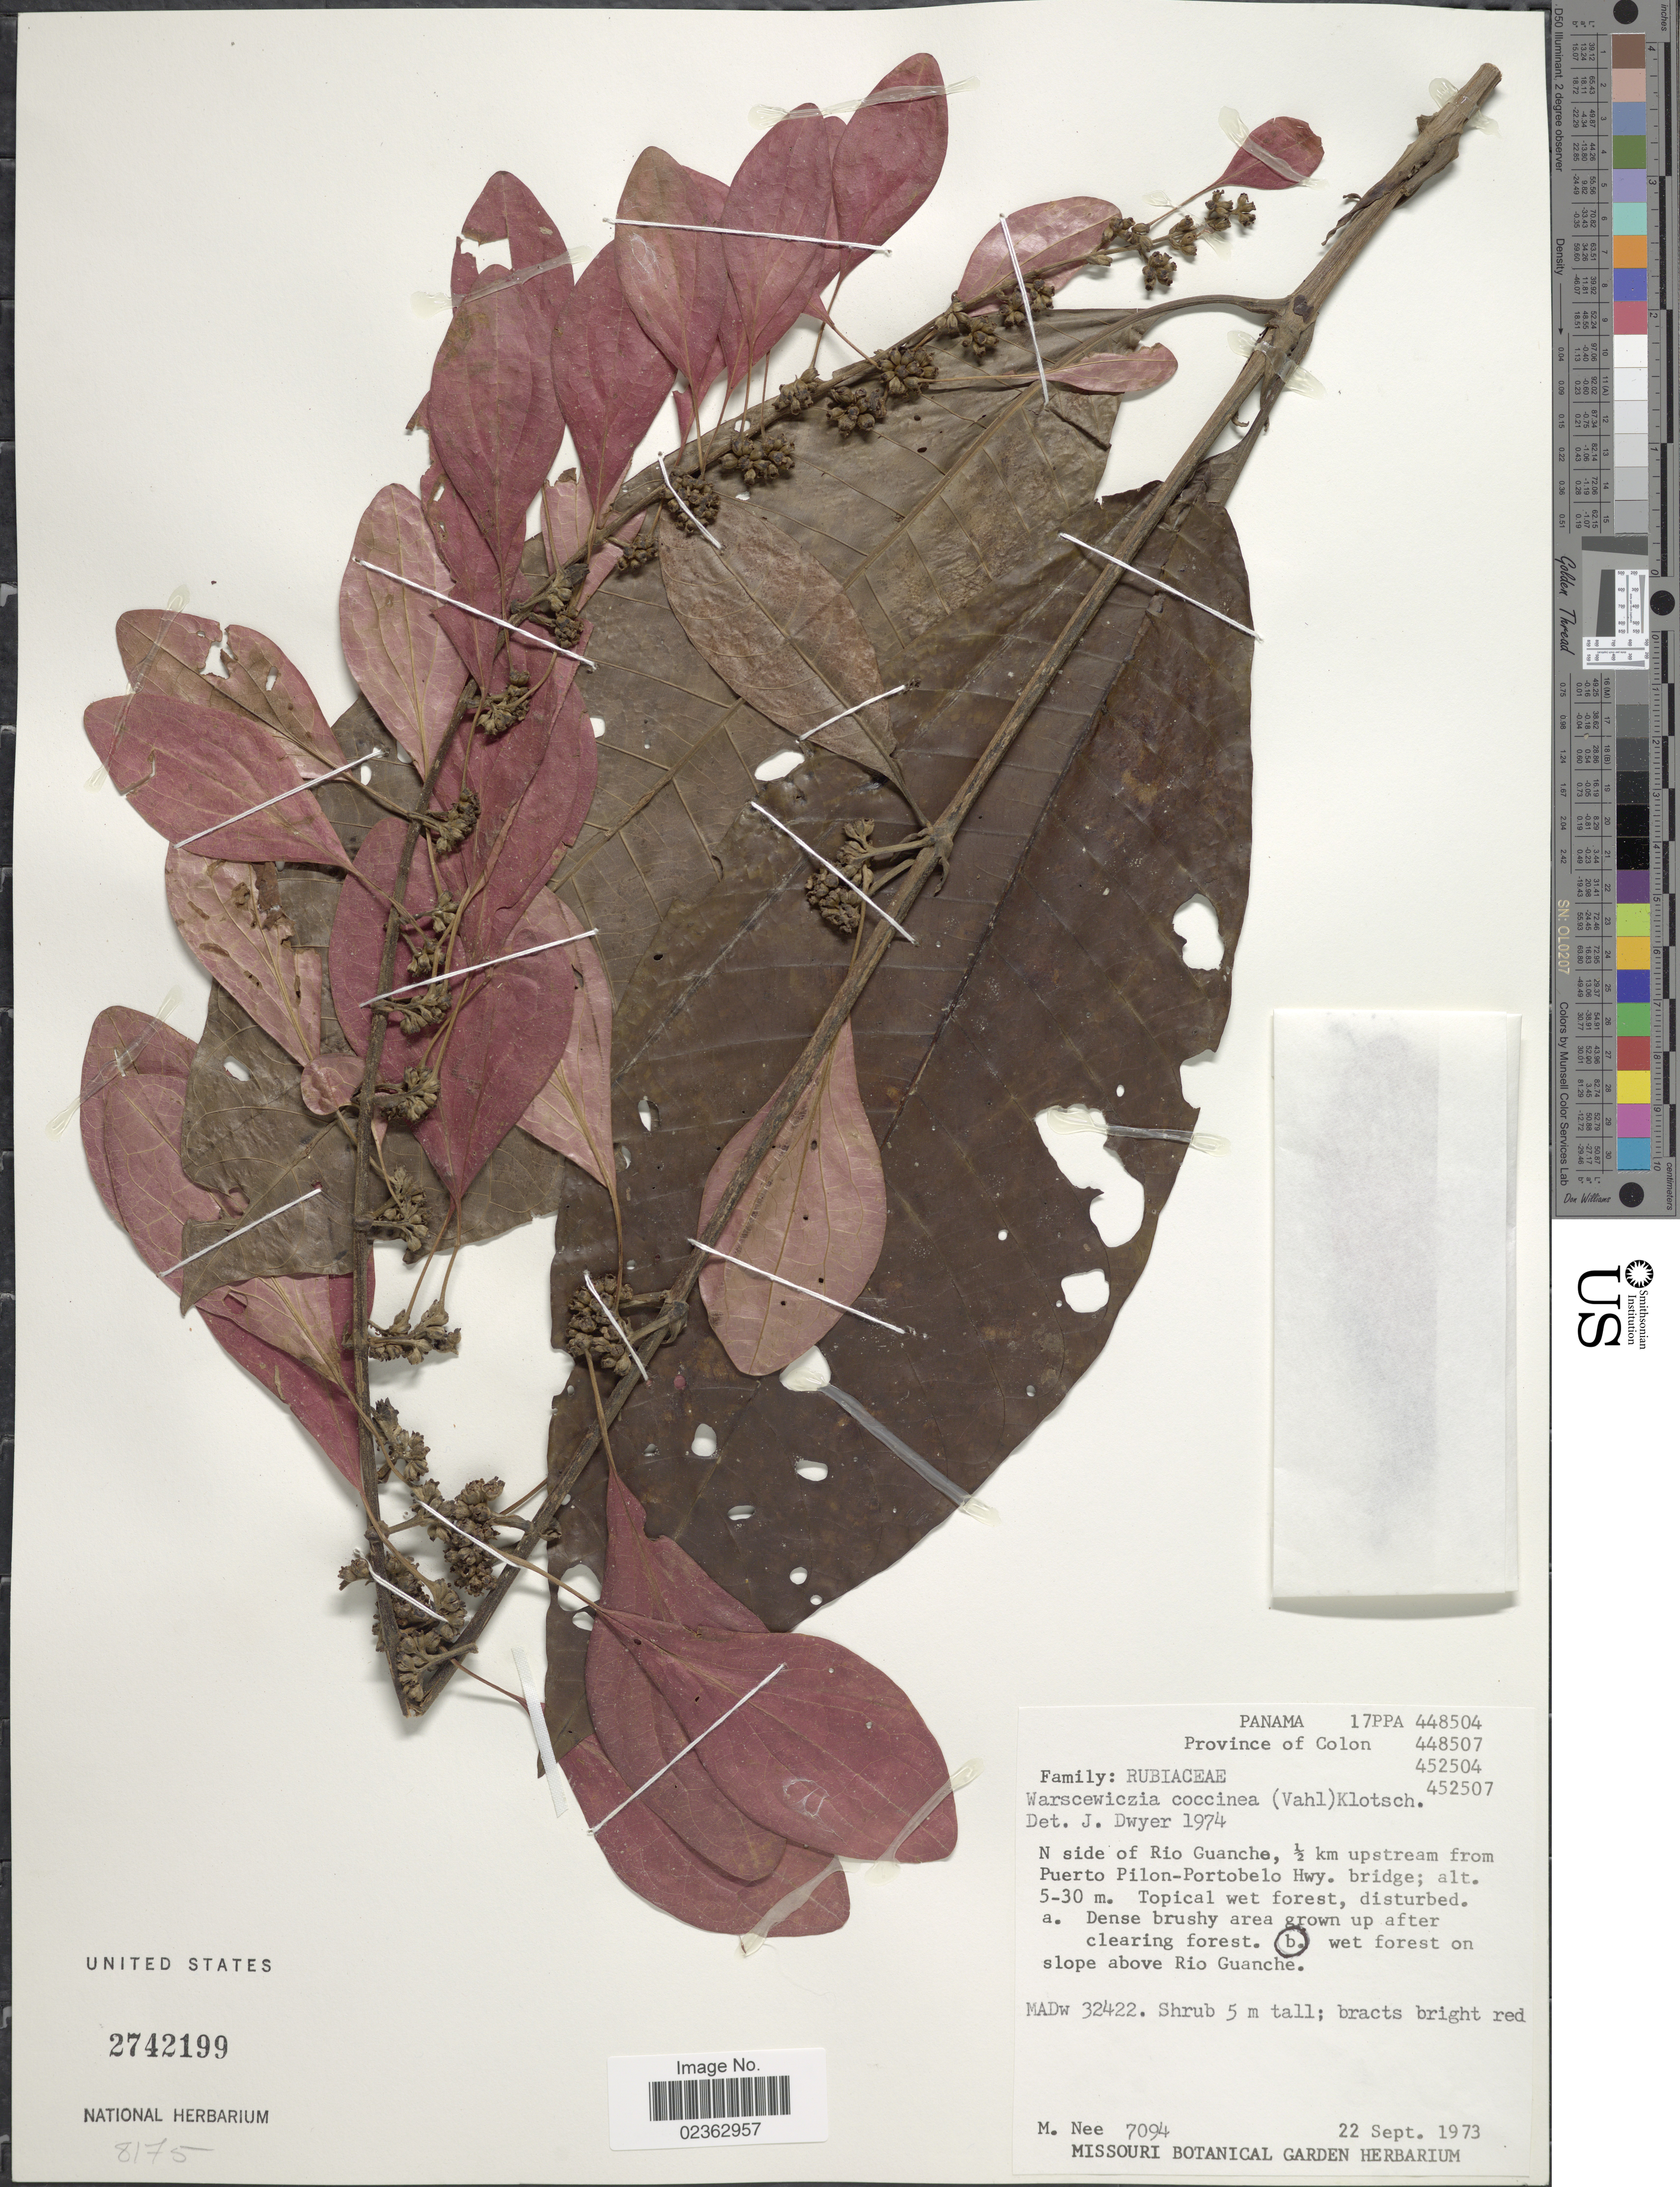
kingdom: Plantae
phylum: Tracheophyta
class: Magnoliopsida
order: Gentianales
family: Rubiaceae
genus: Warszewiczia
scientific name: Warszewiczia coccinea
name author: (Vahl) Klotzsch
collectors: M. Nee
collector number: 7094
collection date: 1973-09-22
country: Panama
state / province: Colón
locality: N side of Rio Guanche, 1/2 km upstream from Puerto Pilon-Portobelo Hwy. bridge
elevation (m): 5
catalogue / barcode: US 2742199